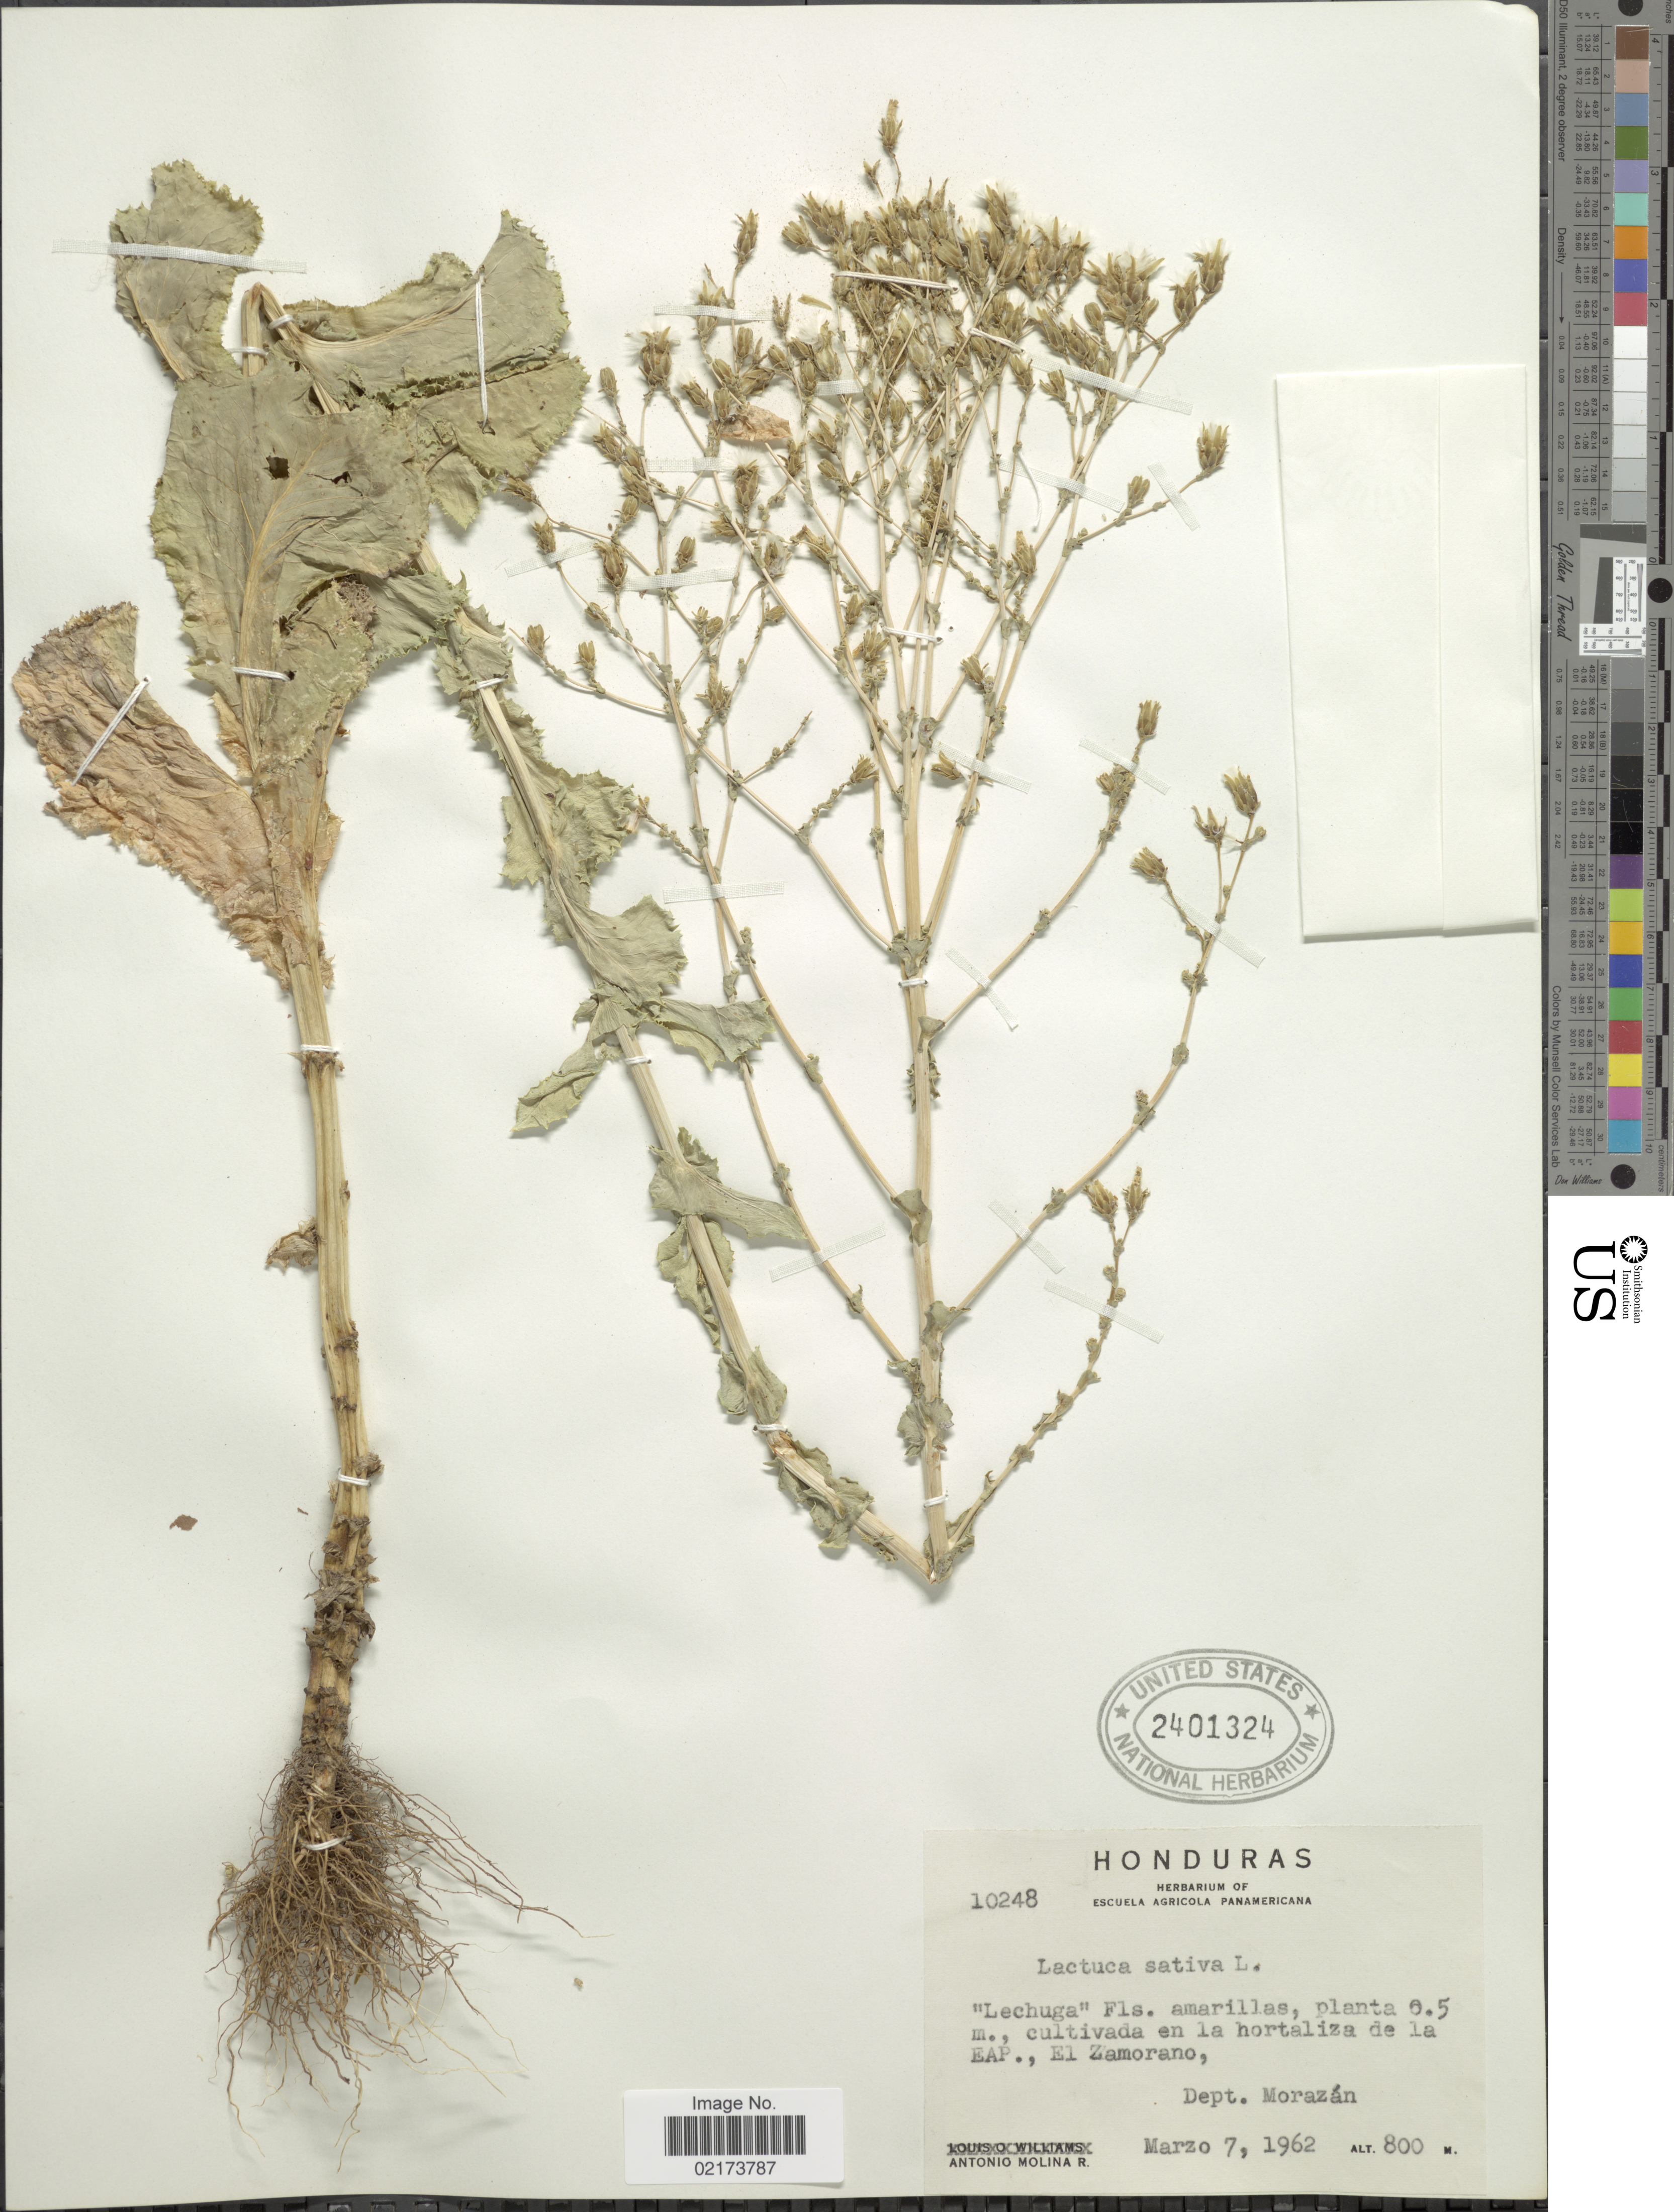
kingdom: Plantae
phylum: Tracheophyta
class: Magnoliopsida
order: Asterales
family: Asteraceae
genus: Lactuca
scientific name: Lactuca sativa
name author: L.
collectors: A. Molina R.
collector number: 10248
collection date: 1962-03-07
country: Honduras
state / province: Fco. Morazán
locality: Hortaliza de la EAP, El Zamorano, Dept. Morazan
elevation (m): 800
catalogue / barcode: US 2401324